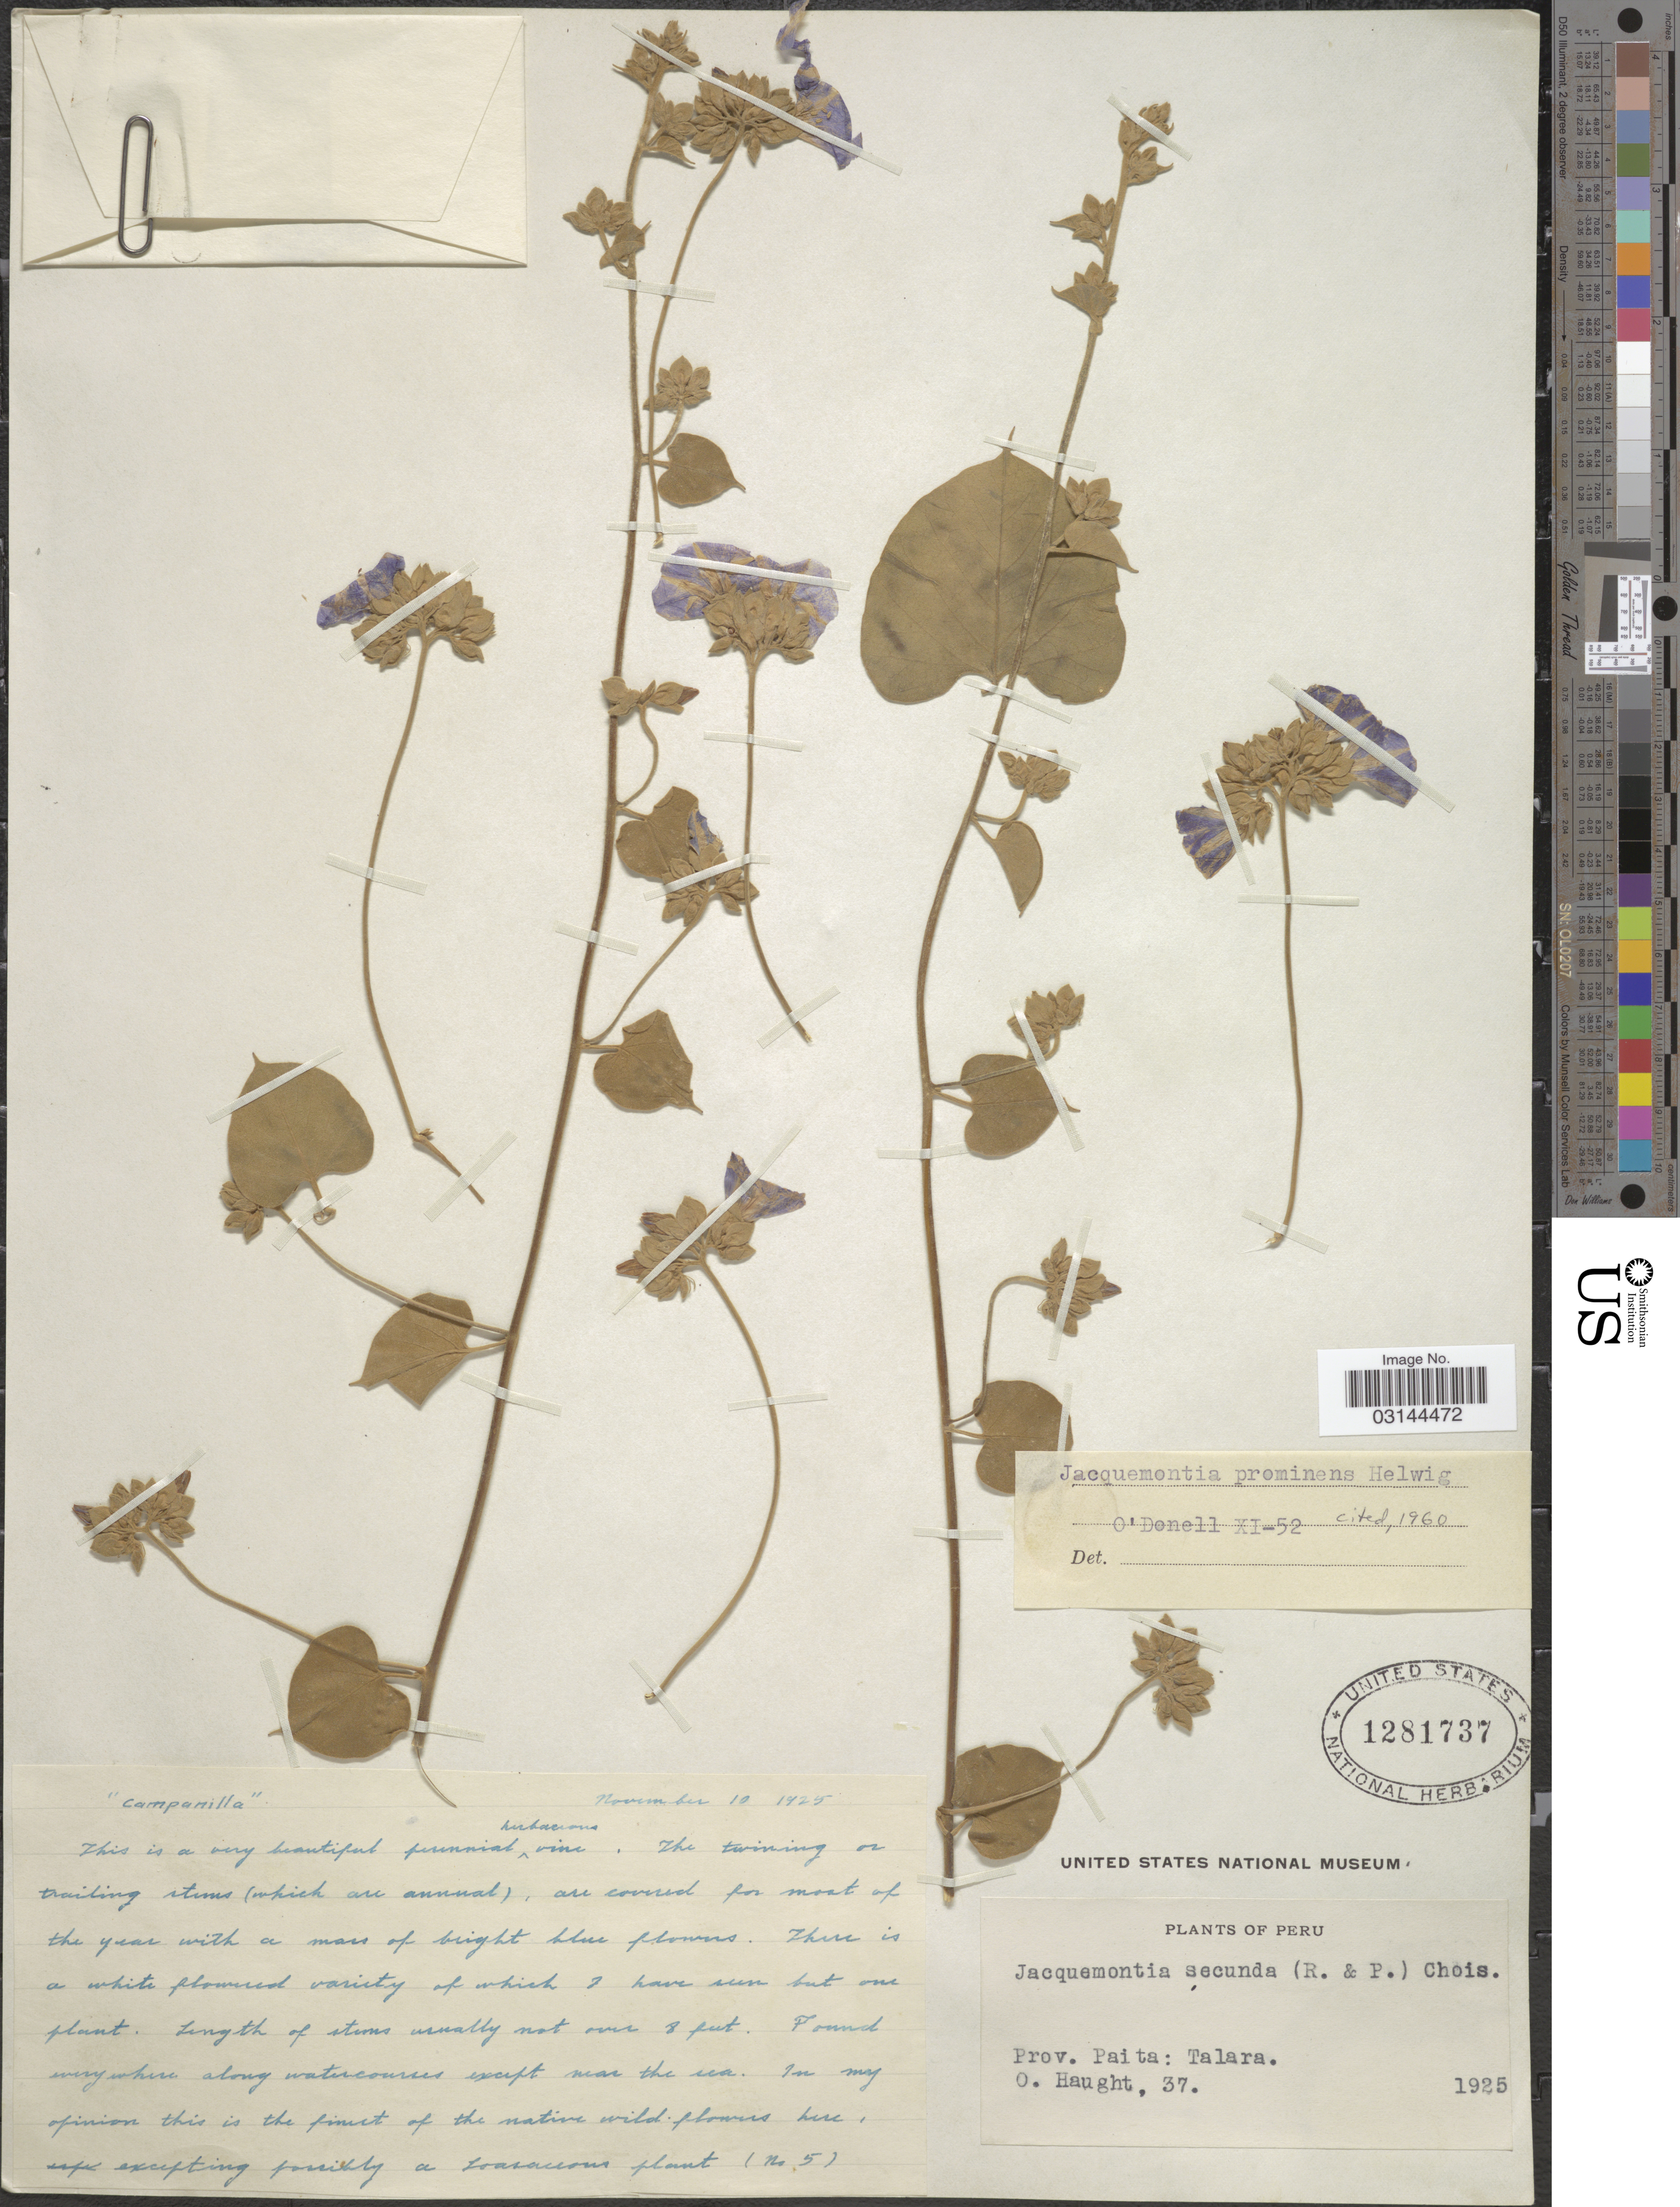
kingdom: Plantae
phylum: Tracheophyta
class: Magnoliopsida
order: Solanales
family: Convolvulaceae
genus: Jacquemontia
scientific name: Jacquemontia prominens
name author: Helwig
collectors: O. Haught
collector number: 37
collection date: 1925-11-10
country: Peru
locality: Prov. Paita: Talara.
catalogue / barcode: US 1281737